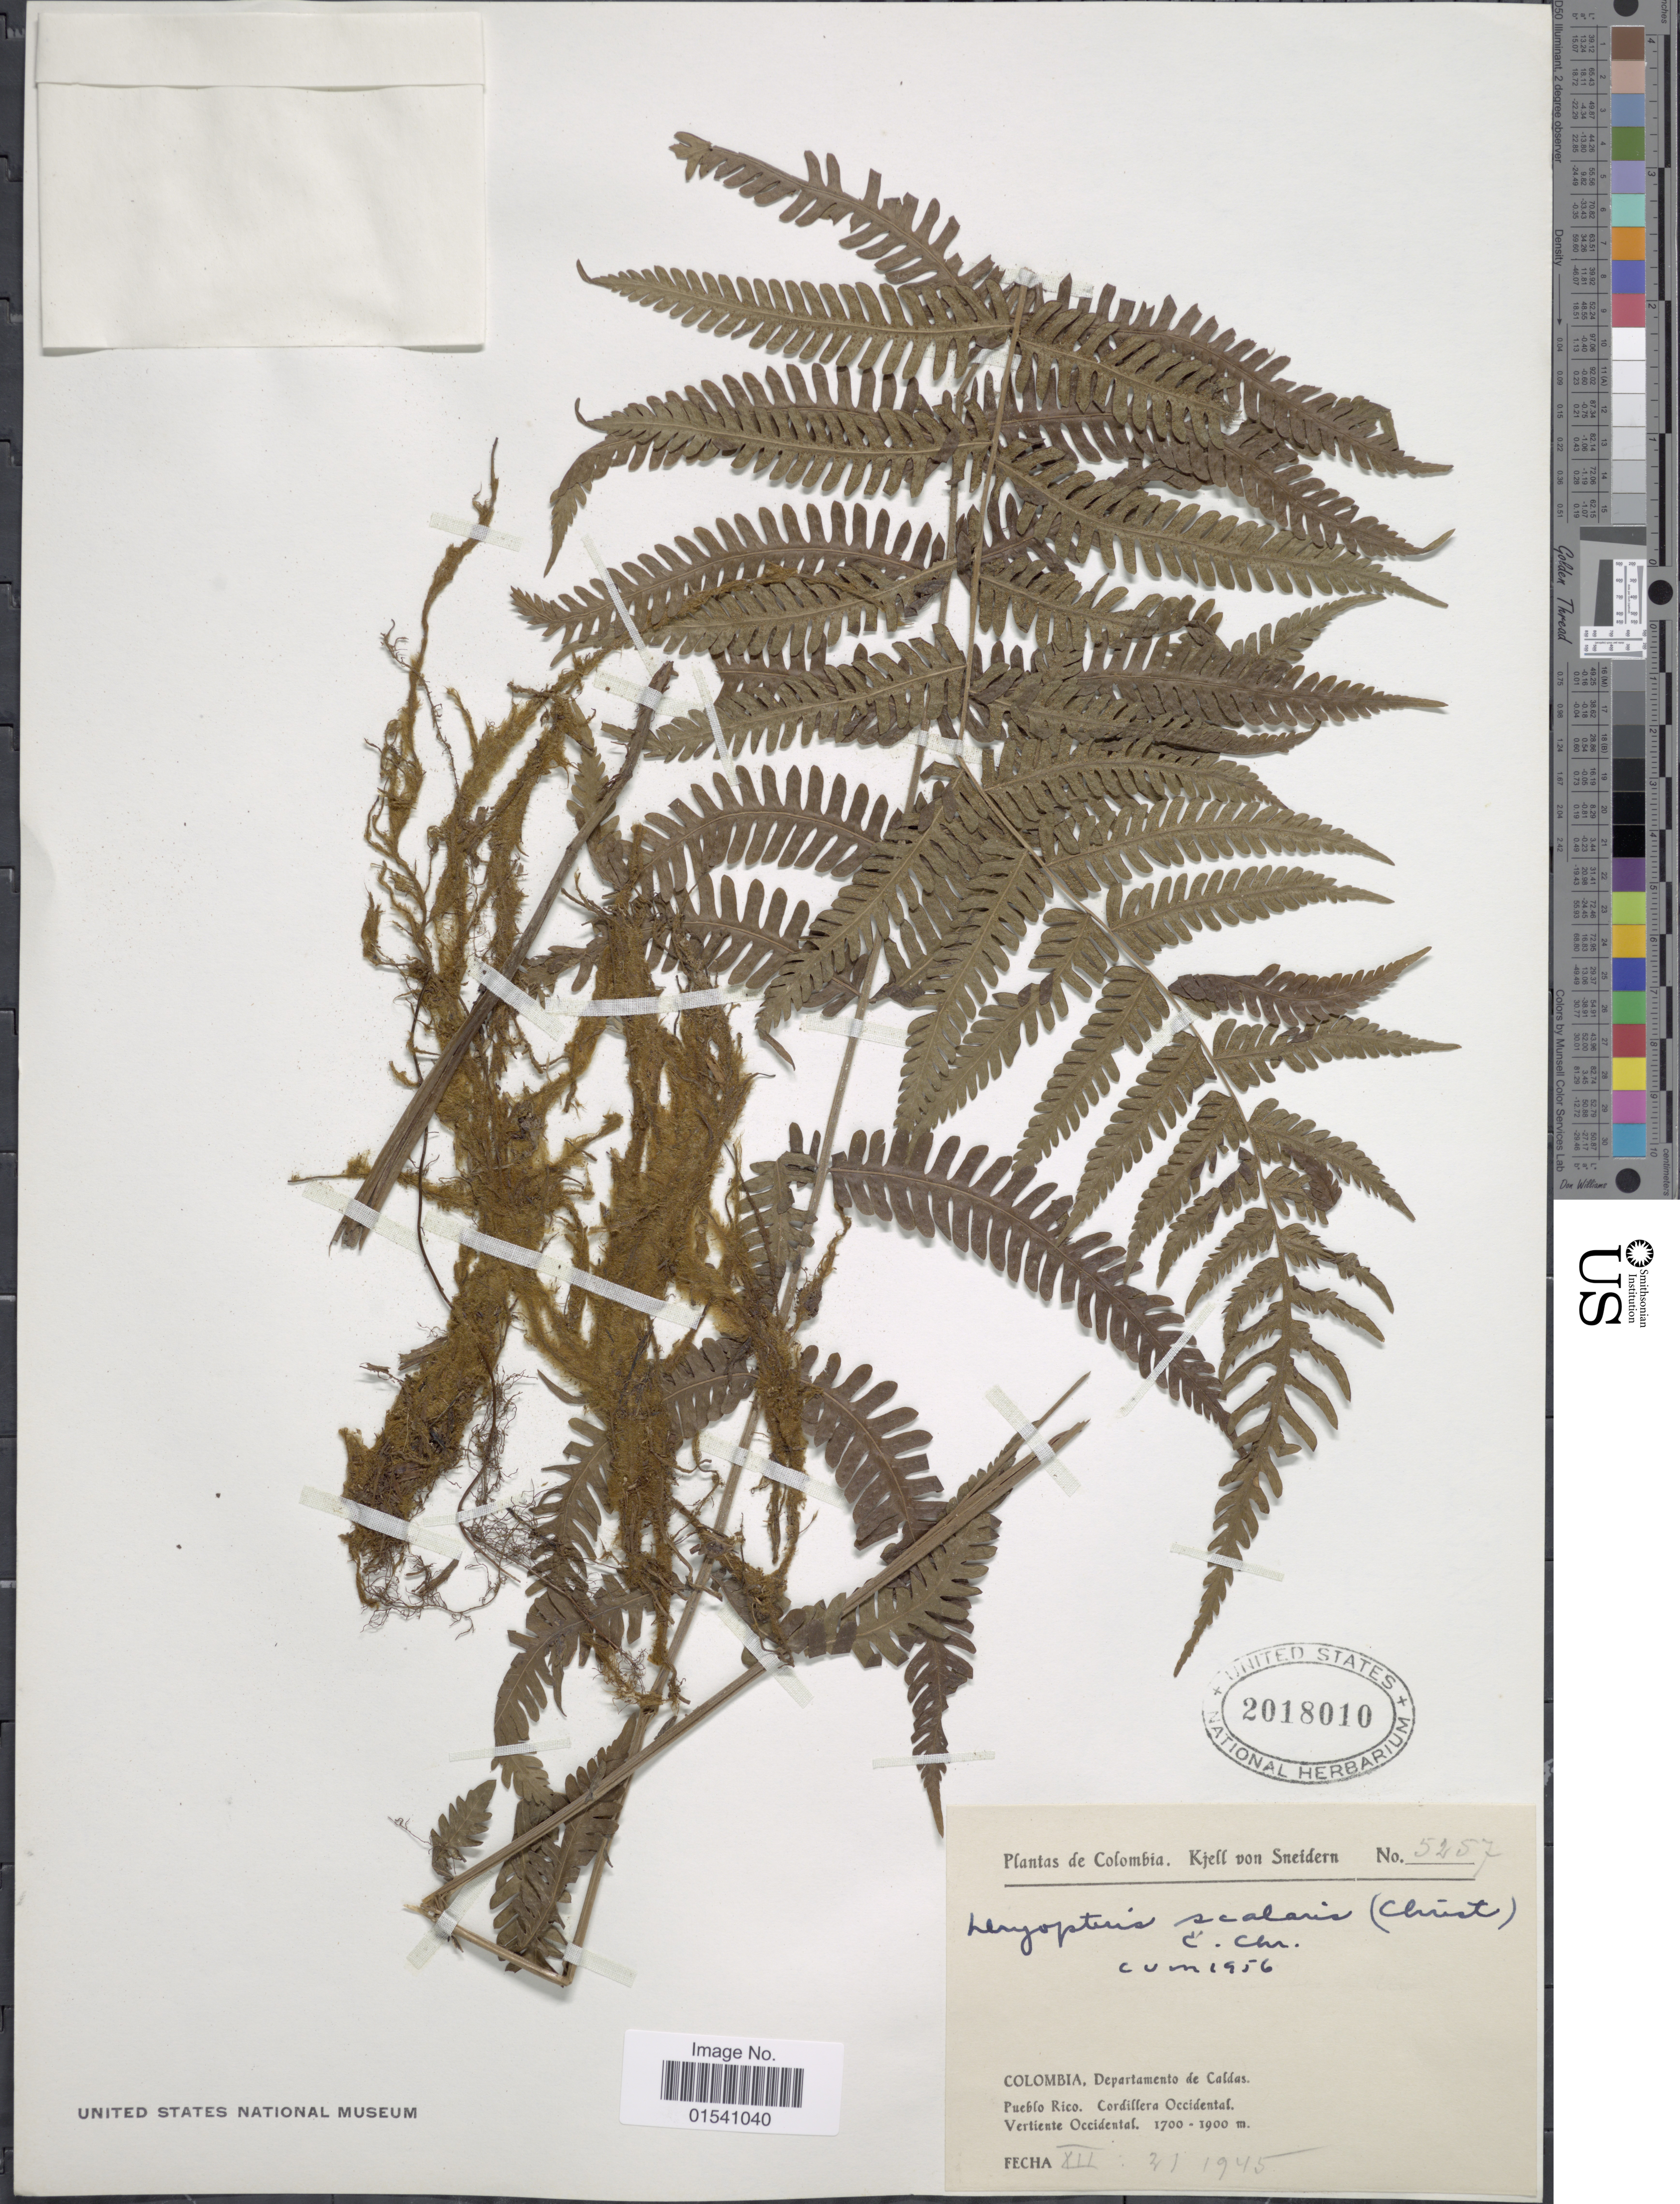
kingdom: Plantae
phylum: Tracheophyta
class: Polypodiopsida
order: Polypodiales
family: Thelypteridaceae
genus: Amauropelta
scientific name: Amauropelta scalaris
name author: (Christ) Á. Löve & D. Löve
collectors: K. von Sneidern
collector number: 5257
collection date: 1945-12-21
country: Colombia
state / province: Caldas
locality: Departamento de Caldas. Pueblo Rico. Cordillera Occidental. Vertiente Occidental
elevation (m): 1700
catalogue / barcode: US 2018010